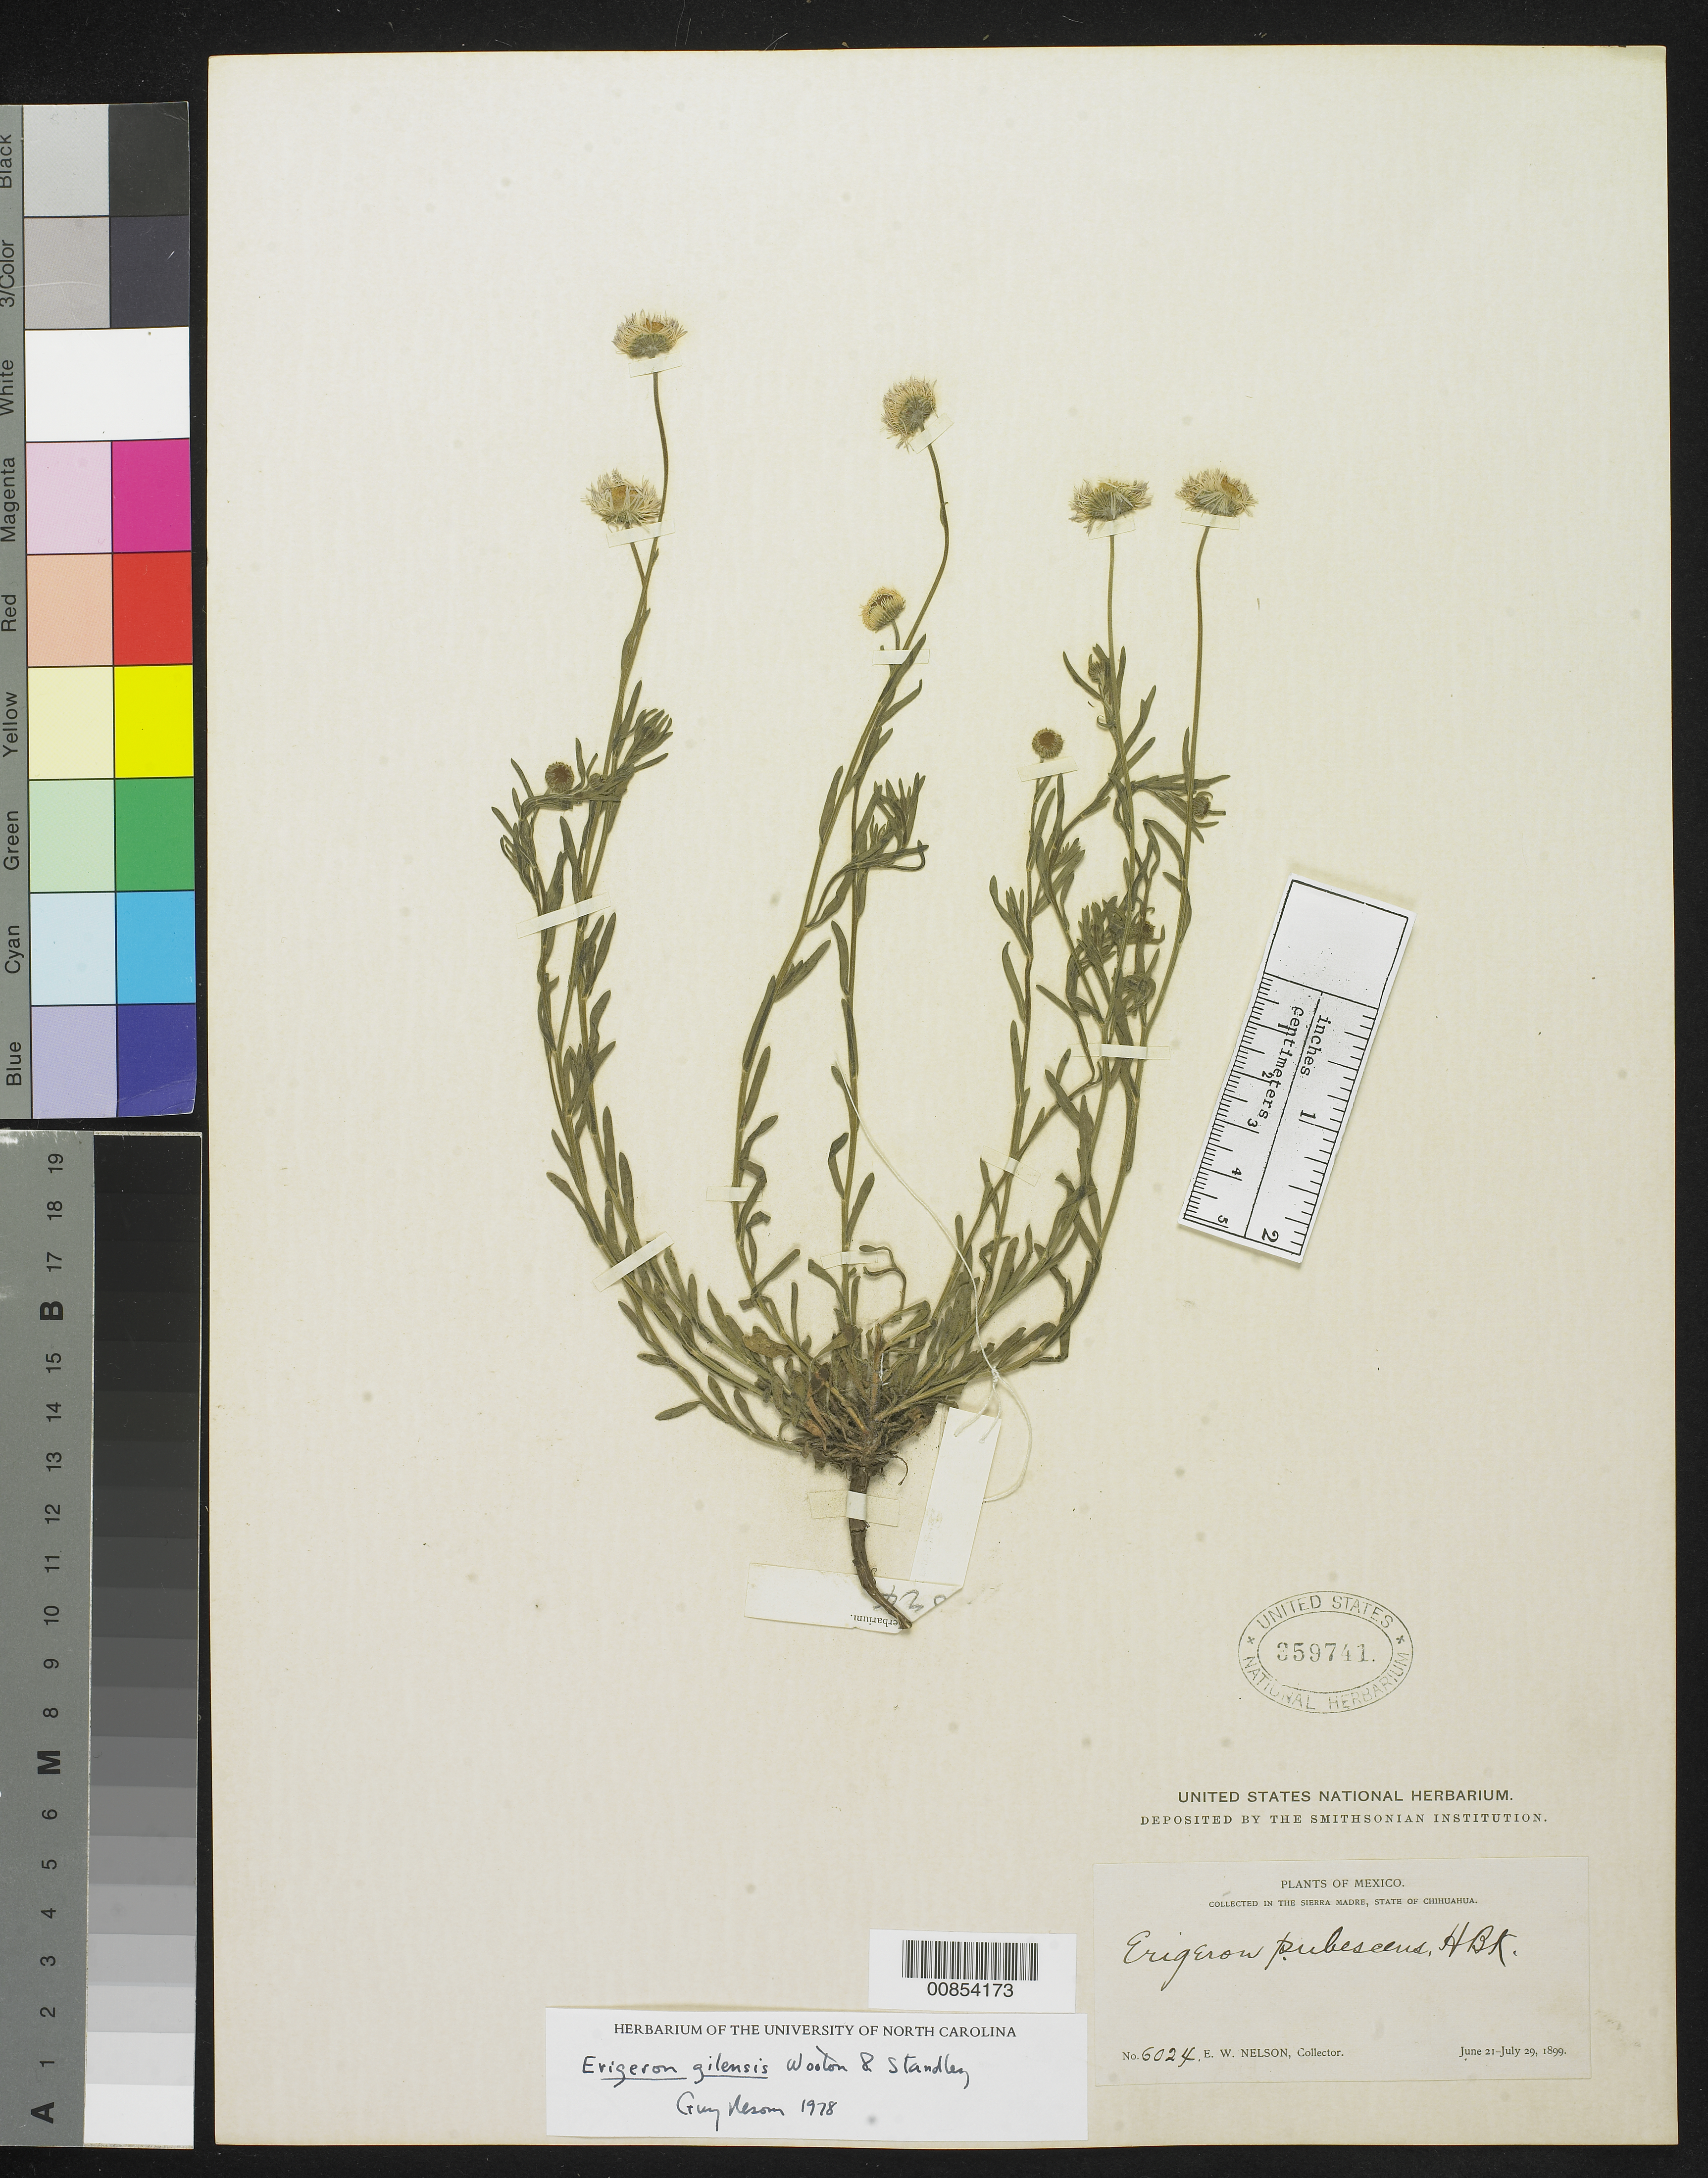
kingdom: Plantae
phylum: Tracheophyta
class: Magnoliopsida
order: Asterales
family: Asteraceae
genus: Erigeron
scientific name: Erigeron gilensis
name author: Wooton & Standl.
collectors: E. W. Nelson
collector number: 6024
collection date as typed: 21 Jun 1899 to 29 Jul 1899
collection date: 1899-06-21/1899-07-29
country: Mexico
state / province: Chihuahua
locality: Sierra Madre, Chihuahua.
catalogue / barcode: US 359741